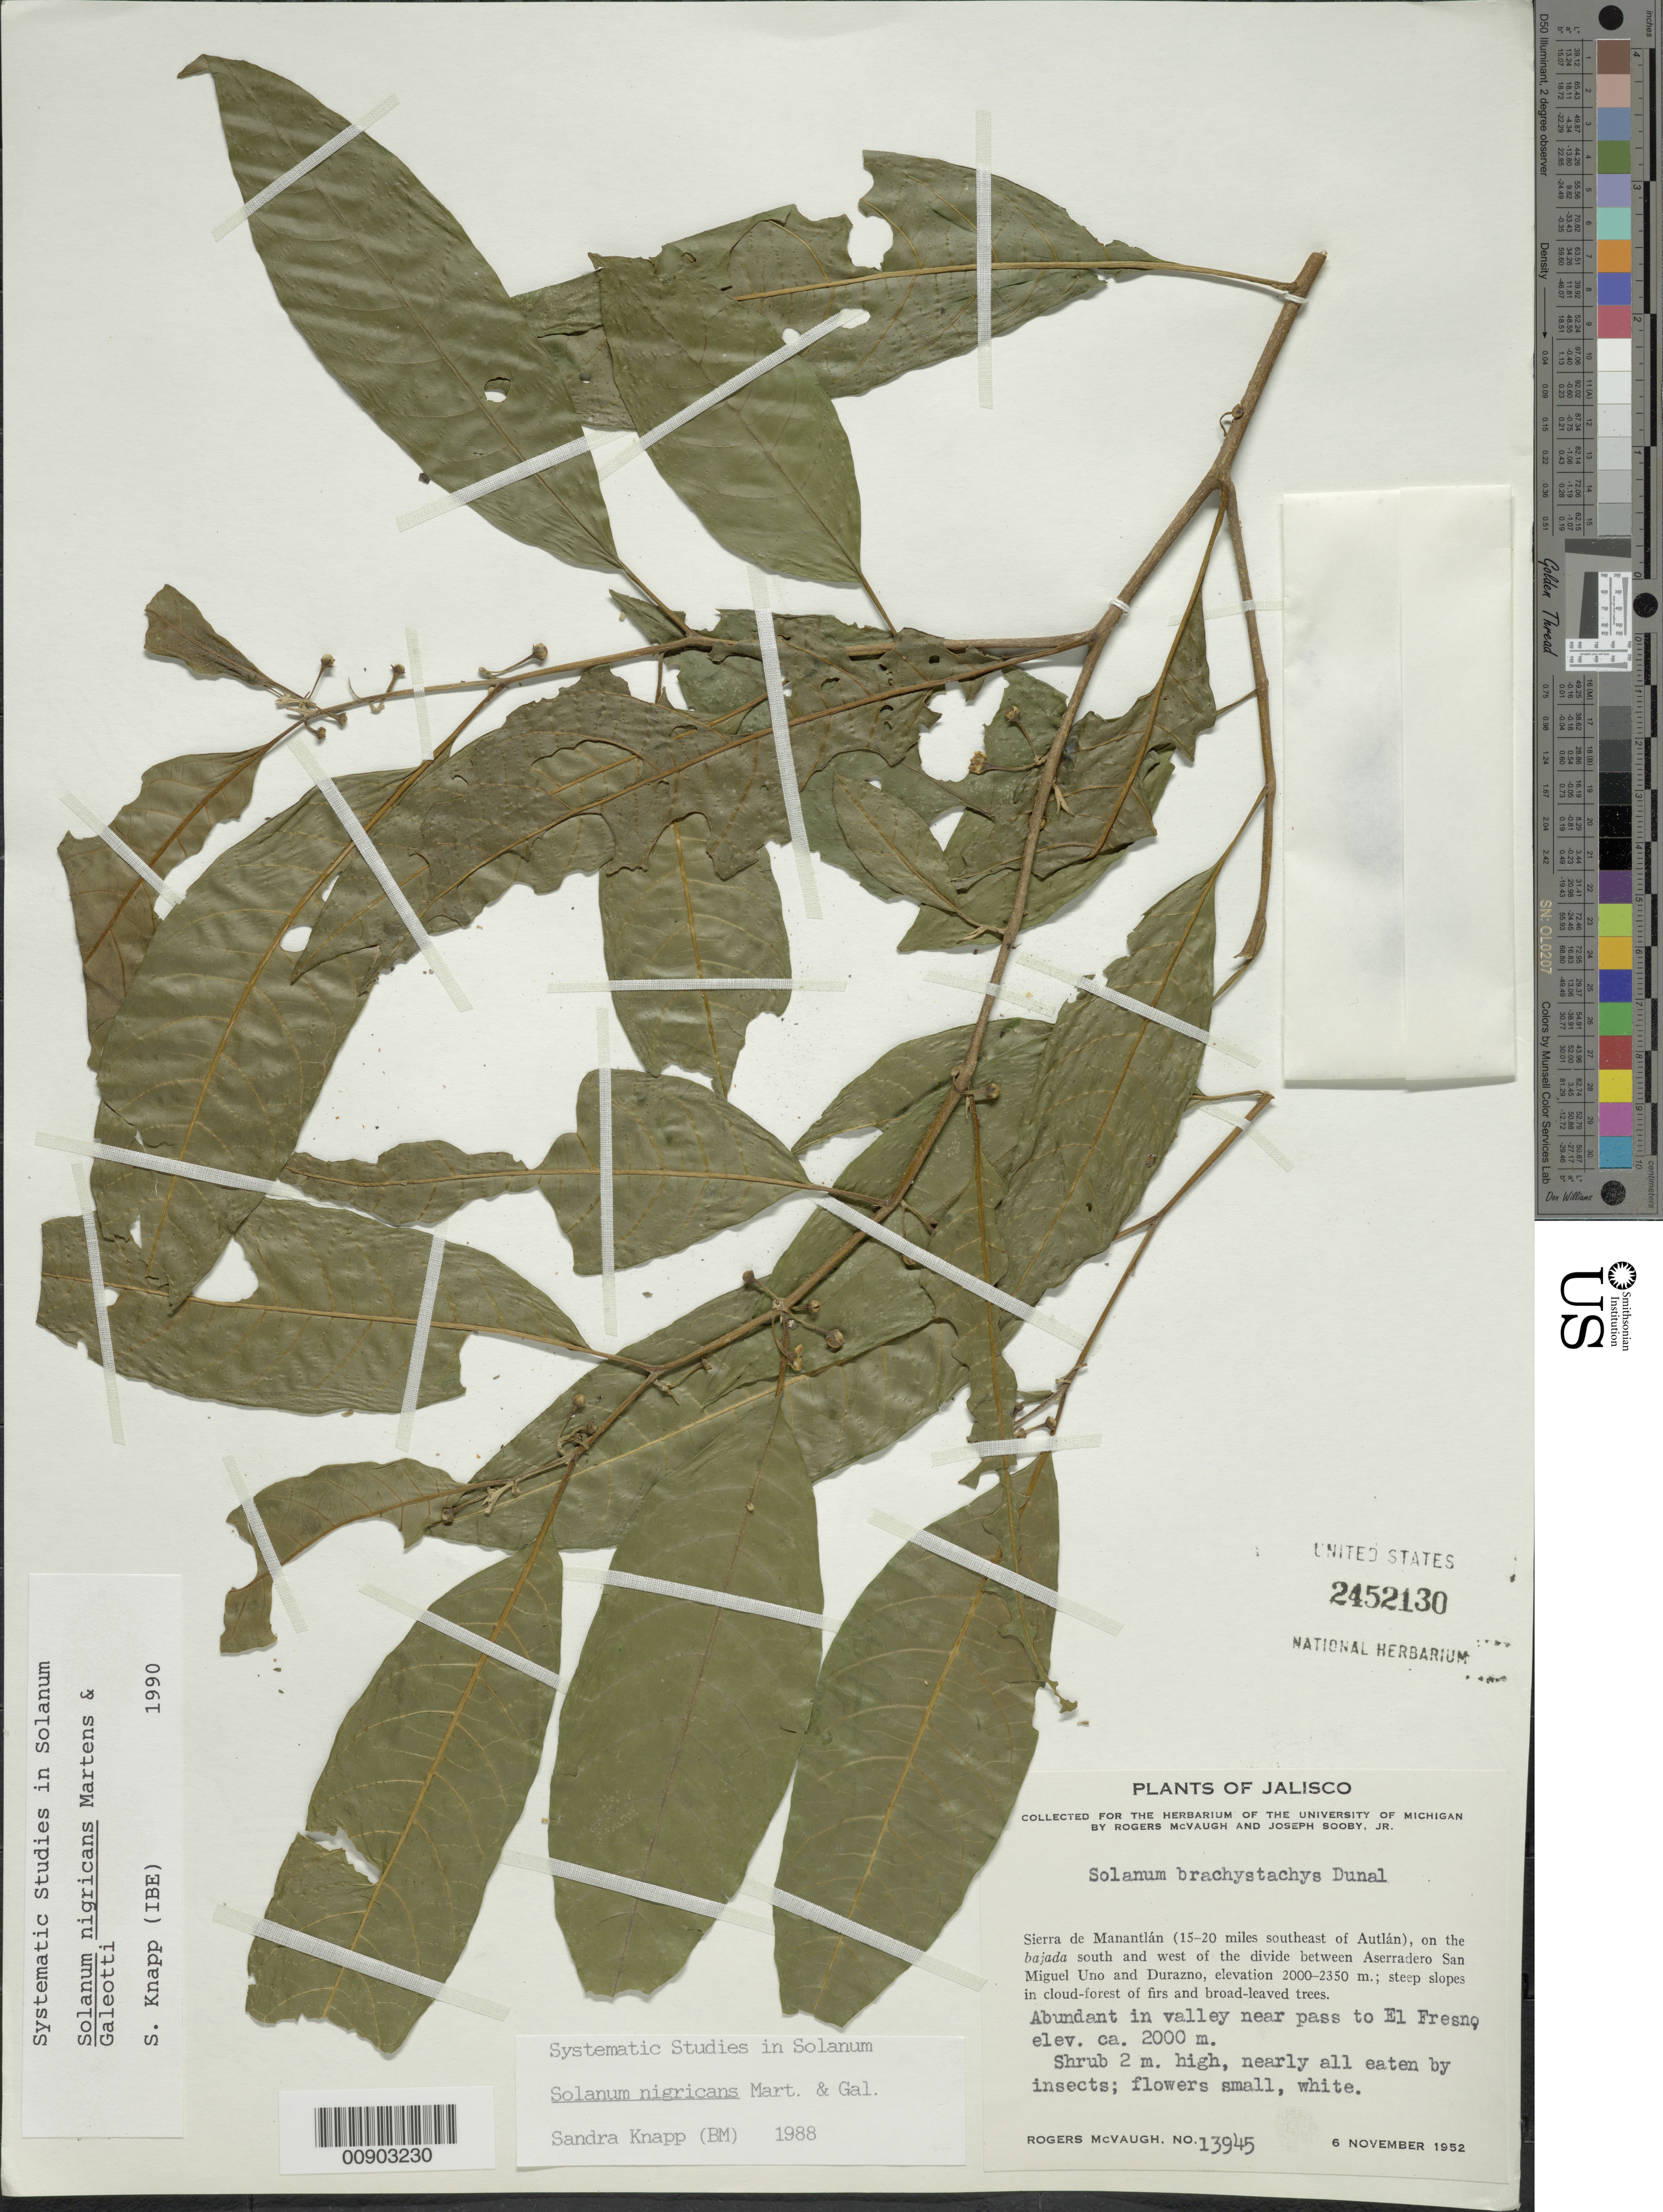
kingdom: Plantae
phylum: Tracheophyta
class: Magnoliopsida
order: Solanales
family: Solanaceae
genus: Solanum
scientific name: Solanum nigricans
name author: M. Martens & Galeotti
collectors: R. McVaugh & J. Sooby Jr.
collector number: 13945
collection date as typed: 06 Nov 1952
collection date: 1952-11-06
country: Mexico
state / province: Jalisco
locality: In valley near pass to El Fresno. Sierra de Manantlán (15-20 miles southeast of Autlán), on the bajada south and west of the divide between Aserradero San Miguel Uno and Durazno.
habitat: Steep slopes in cloud-forest of firs and broad-leaved trees.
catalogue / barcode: US 2452130